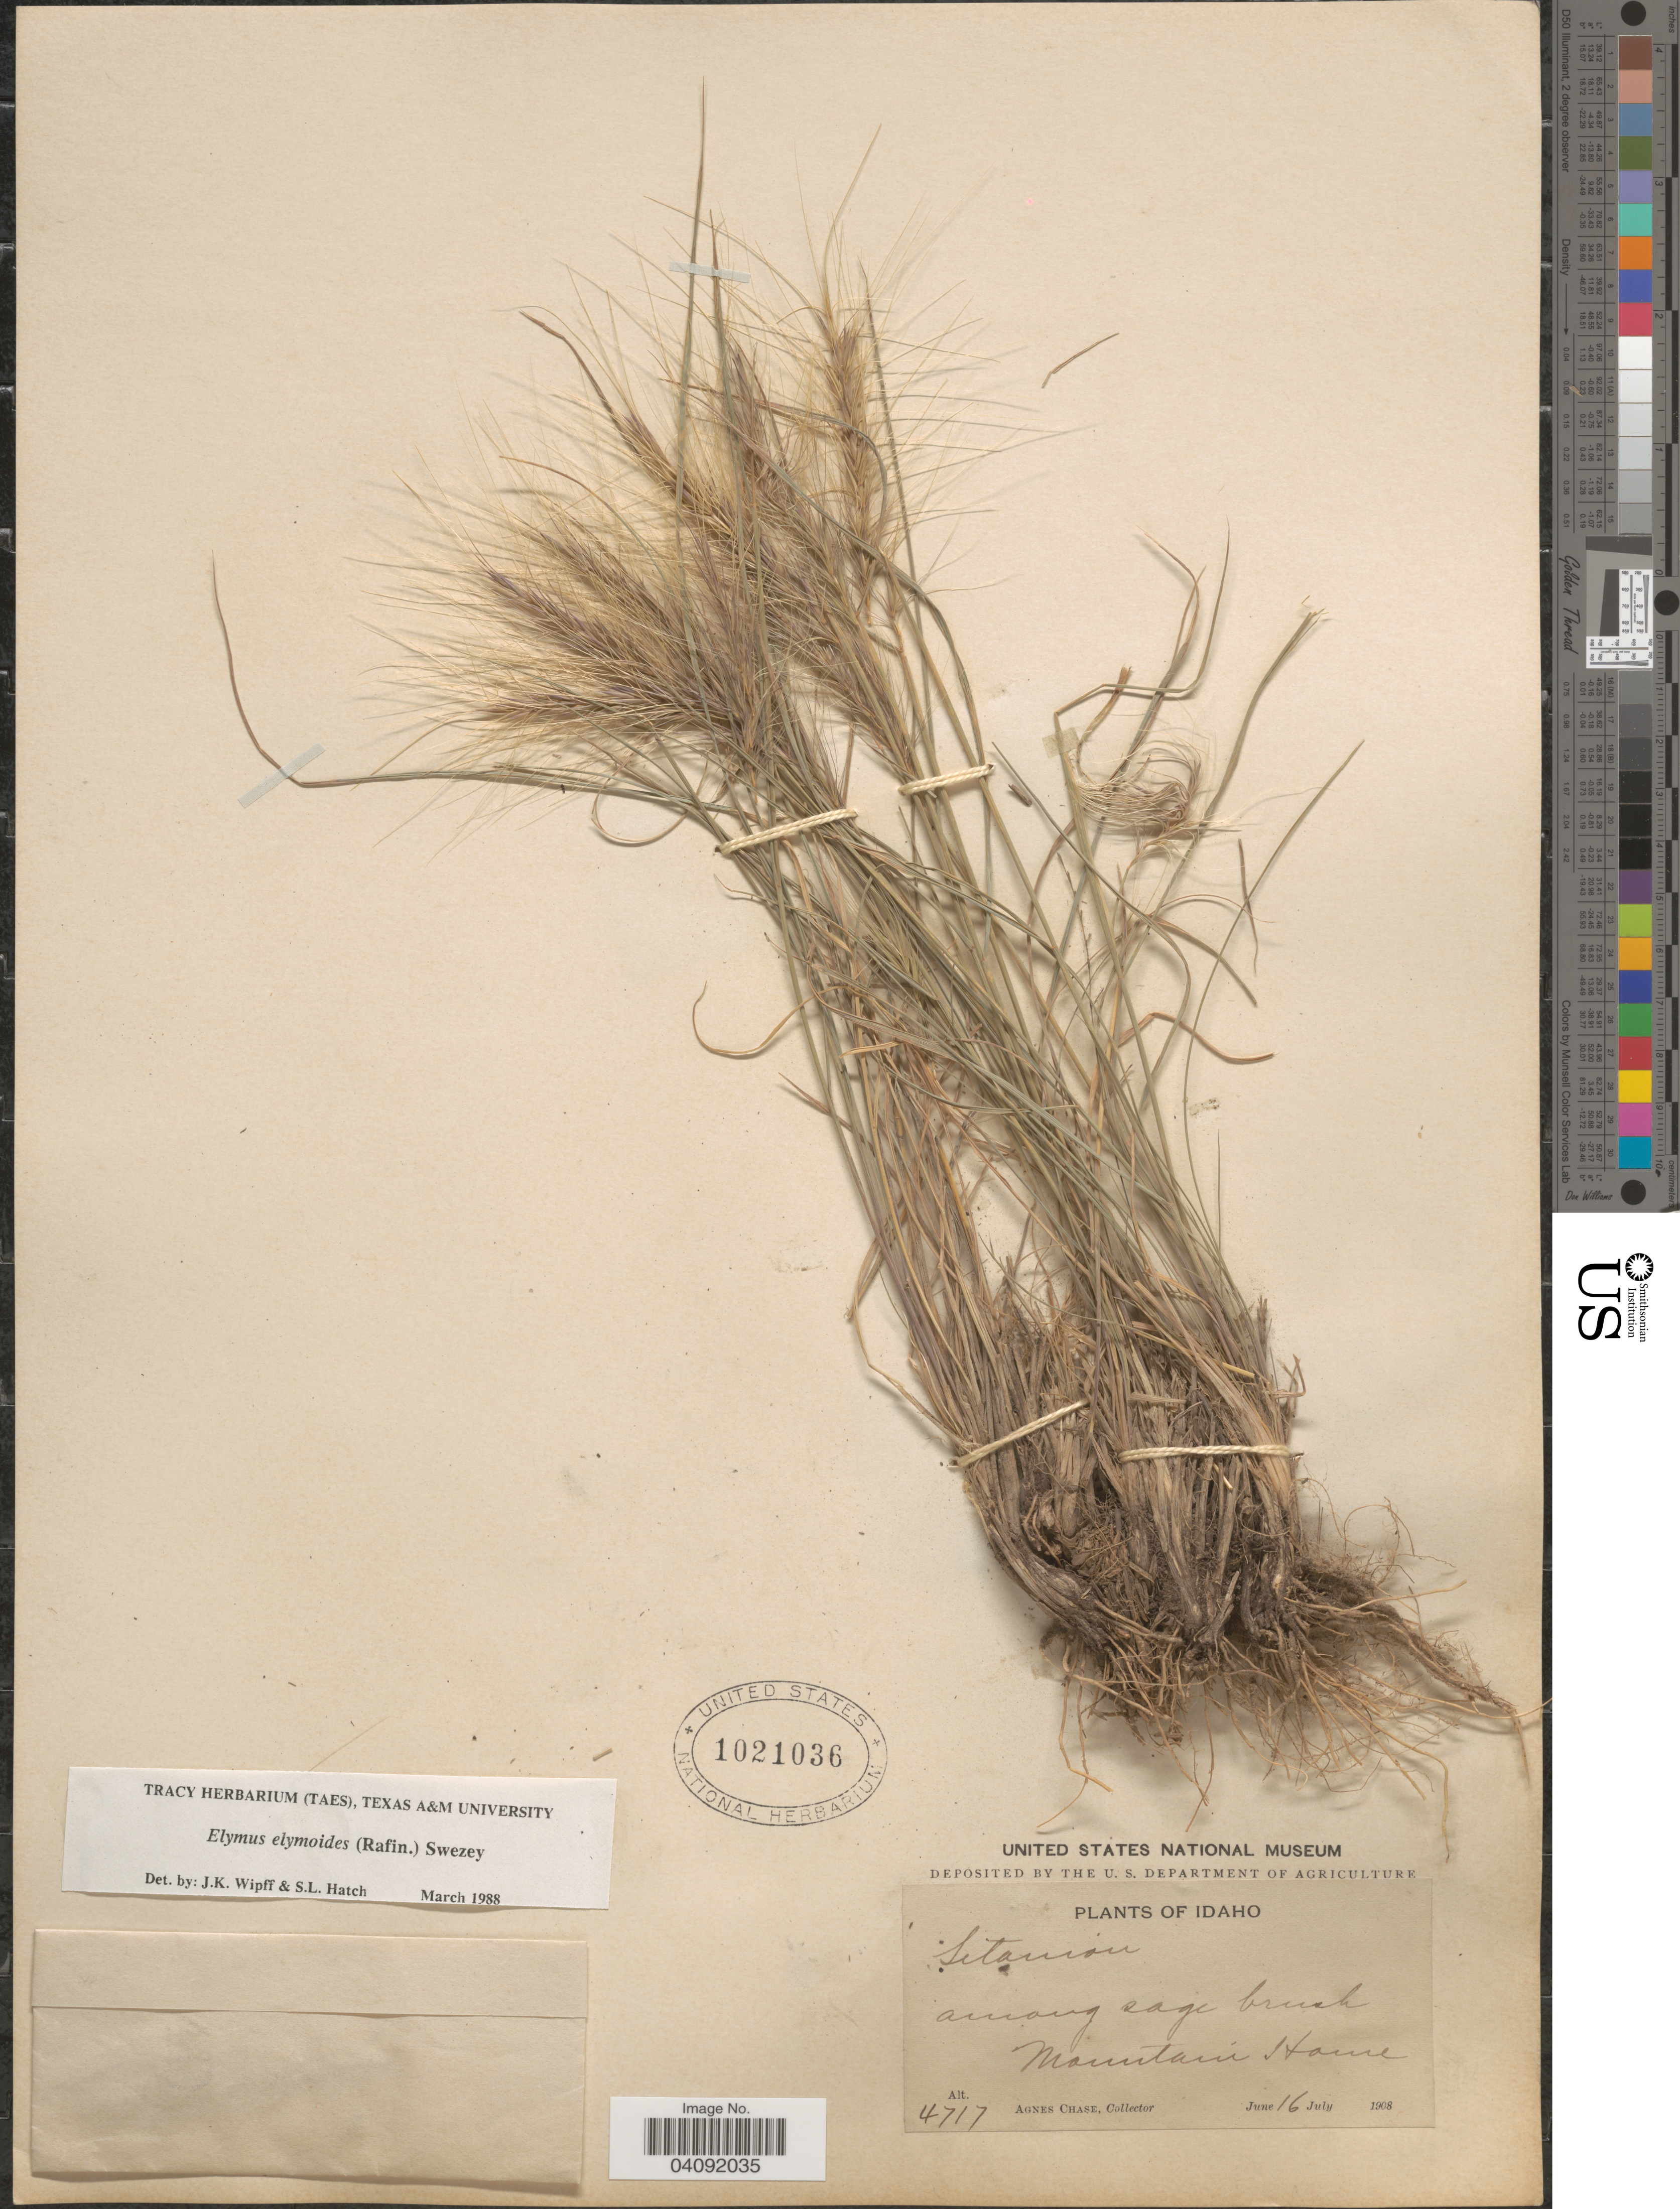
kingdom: Plantae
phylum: Tracheophyta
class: Liliopsida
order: Poales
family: Poaceae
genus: Elymus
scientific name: Elymus elymoides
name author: (Raf.) Swezey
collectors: A. Chase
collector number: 4717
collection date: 1908-06-16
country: United States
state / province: Idaho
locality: Mountain Home.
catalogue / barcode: US 1021036